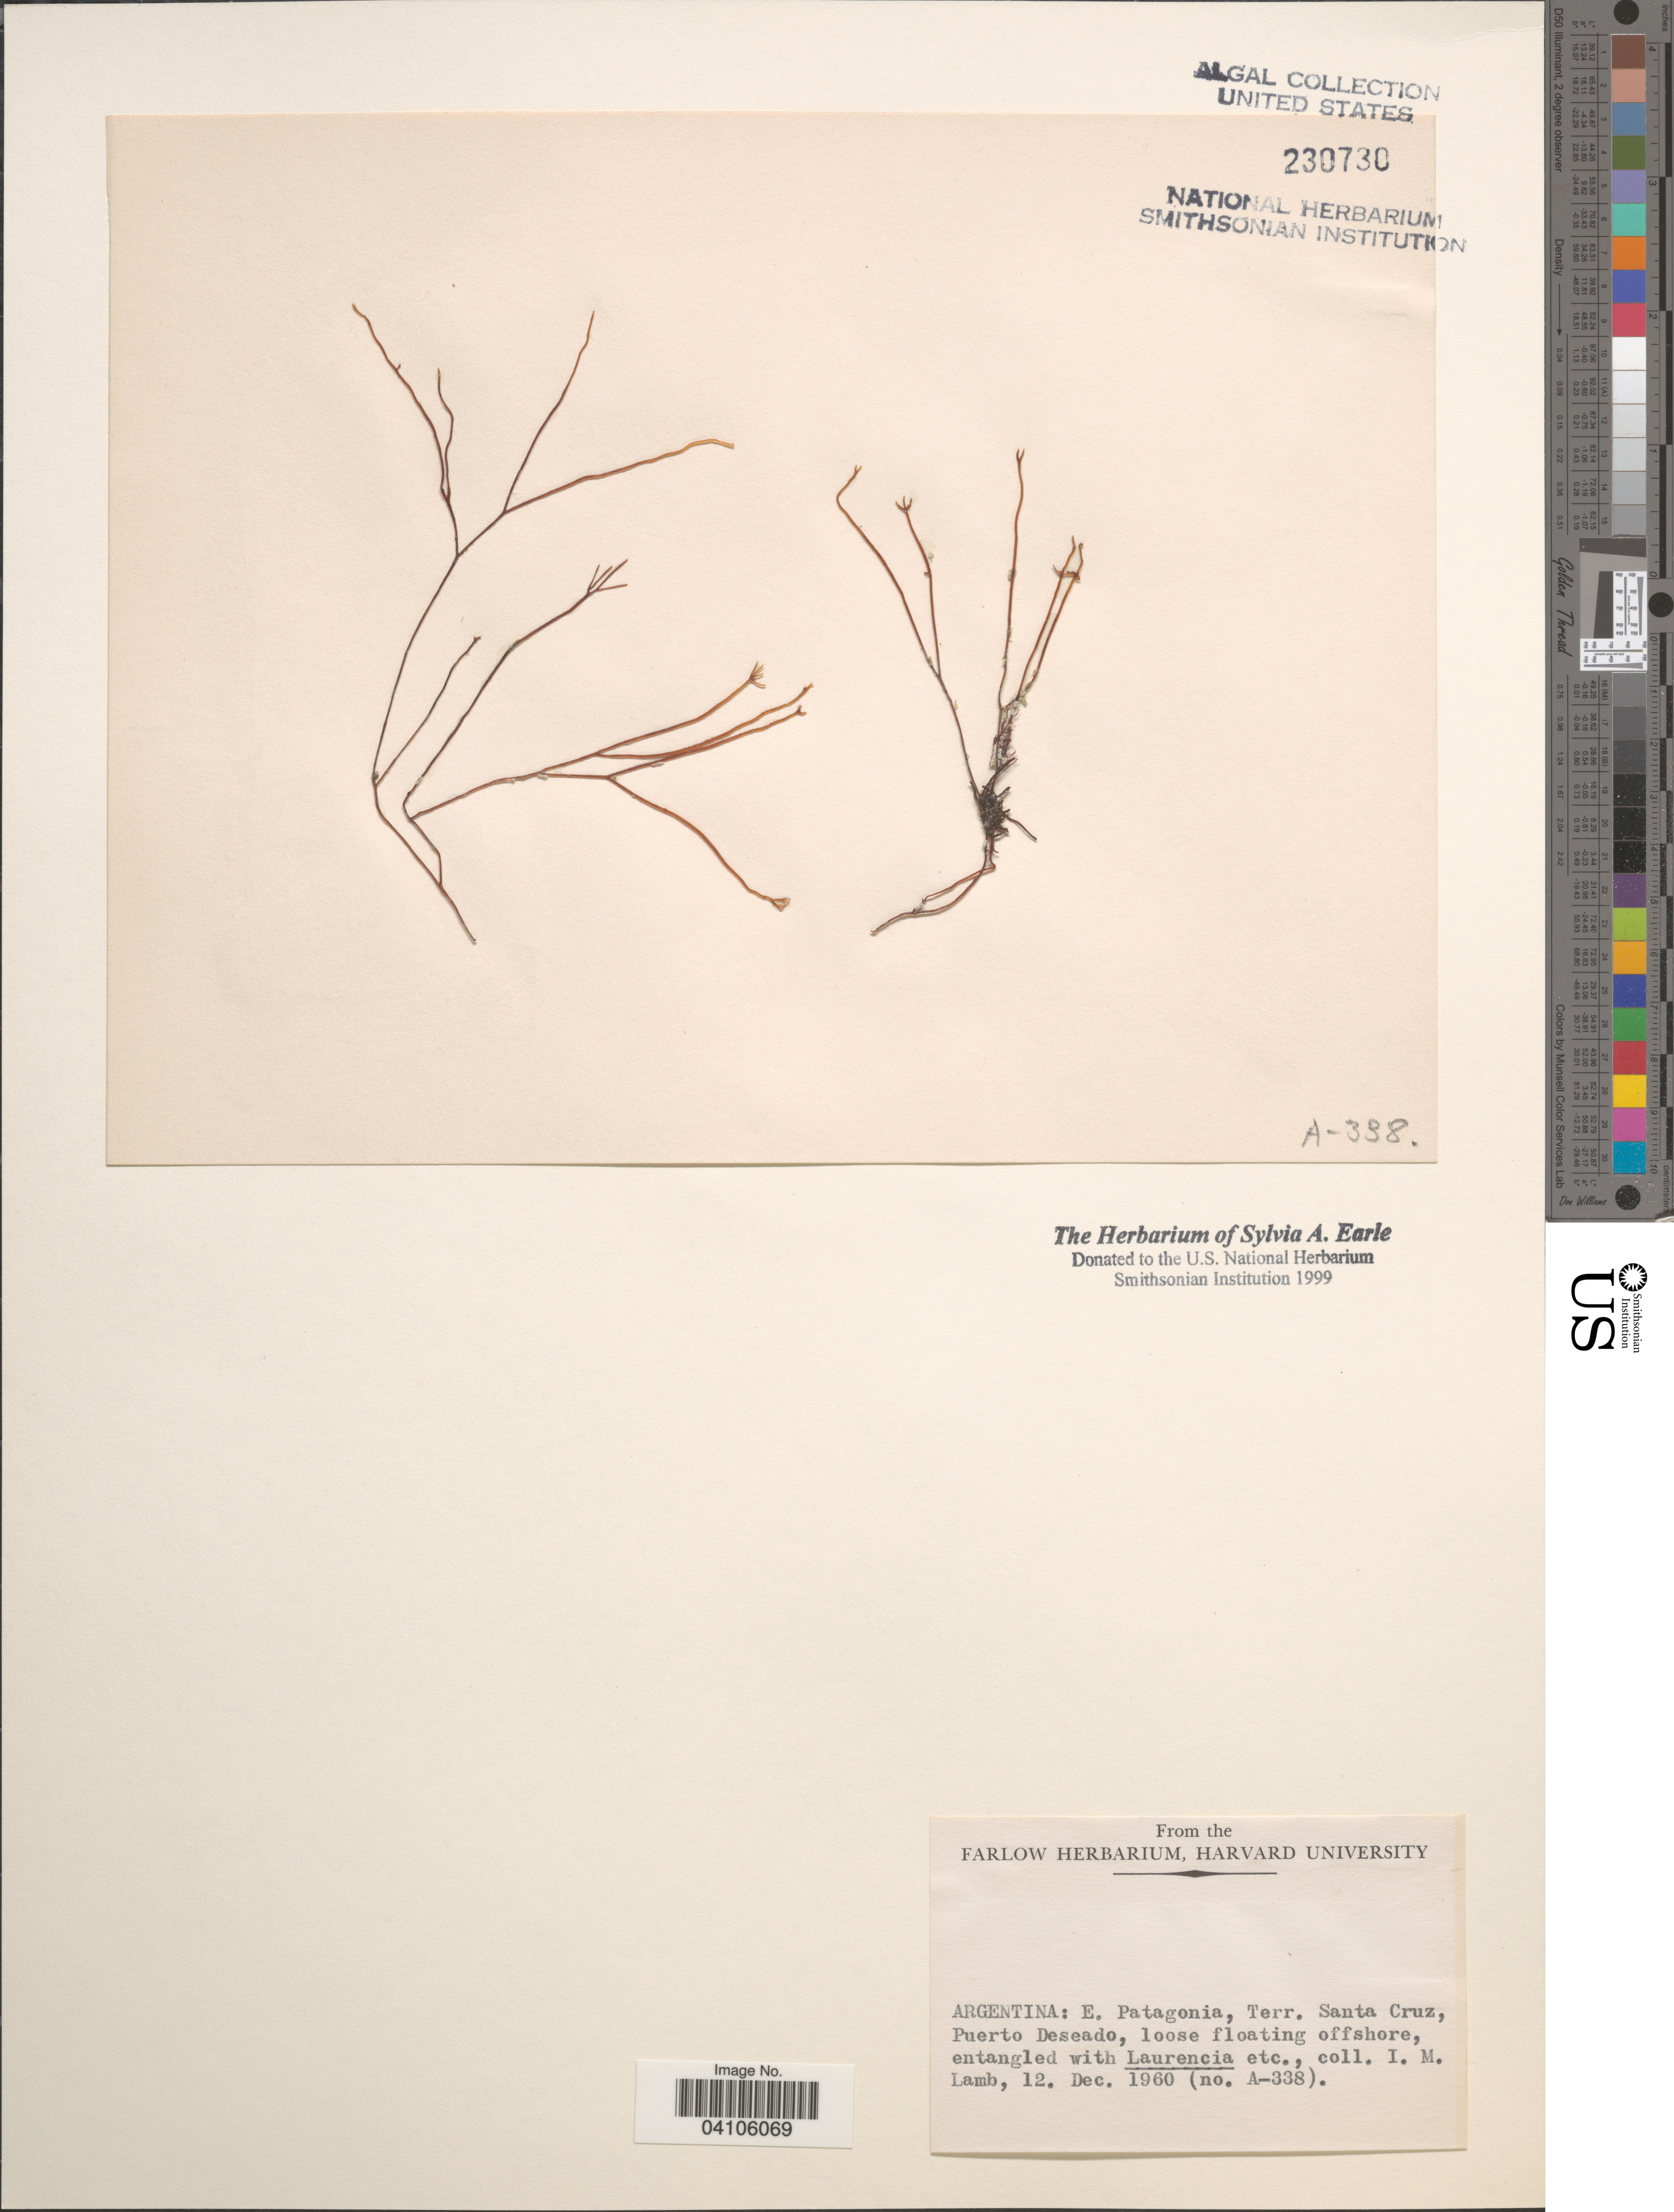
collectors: I. M. Lamb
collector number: A-338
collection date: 1960-12-12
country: Argentina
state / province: Santa Cruz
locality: E. Patagonia, Terr. Santa Cruz, Puerto Deseado.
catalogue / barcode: US 230730